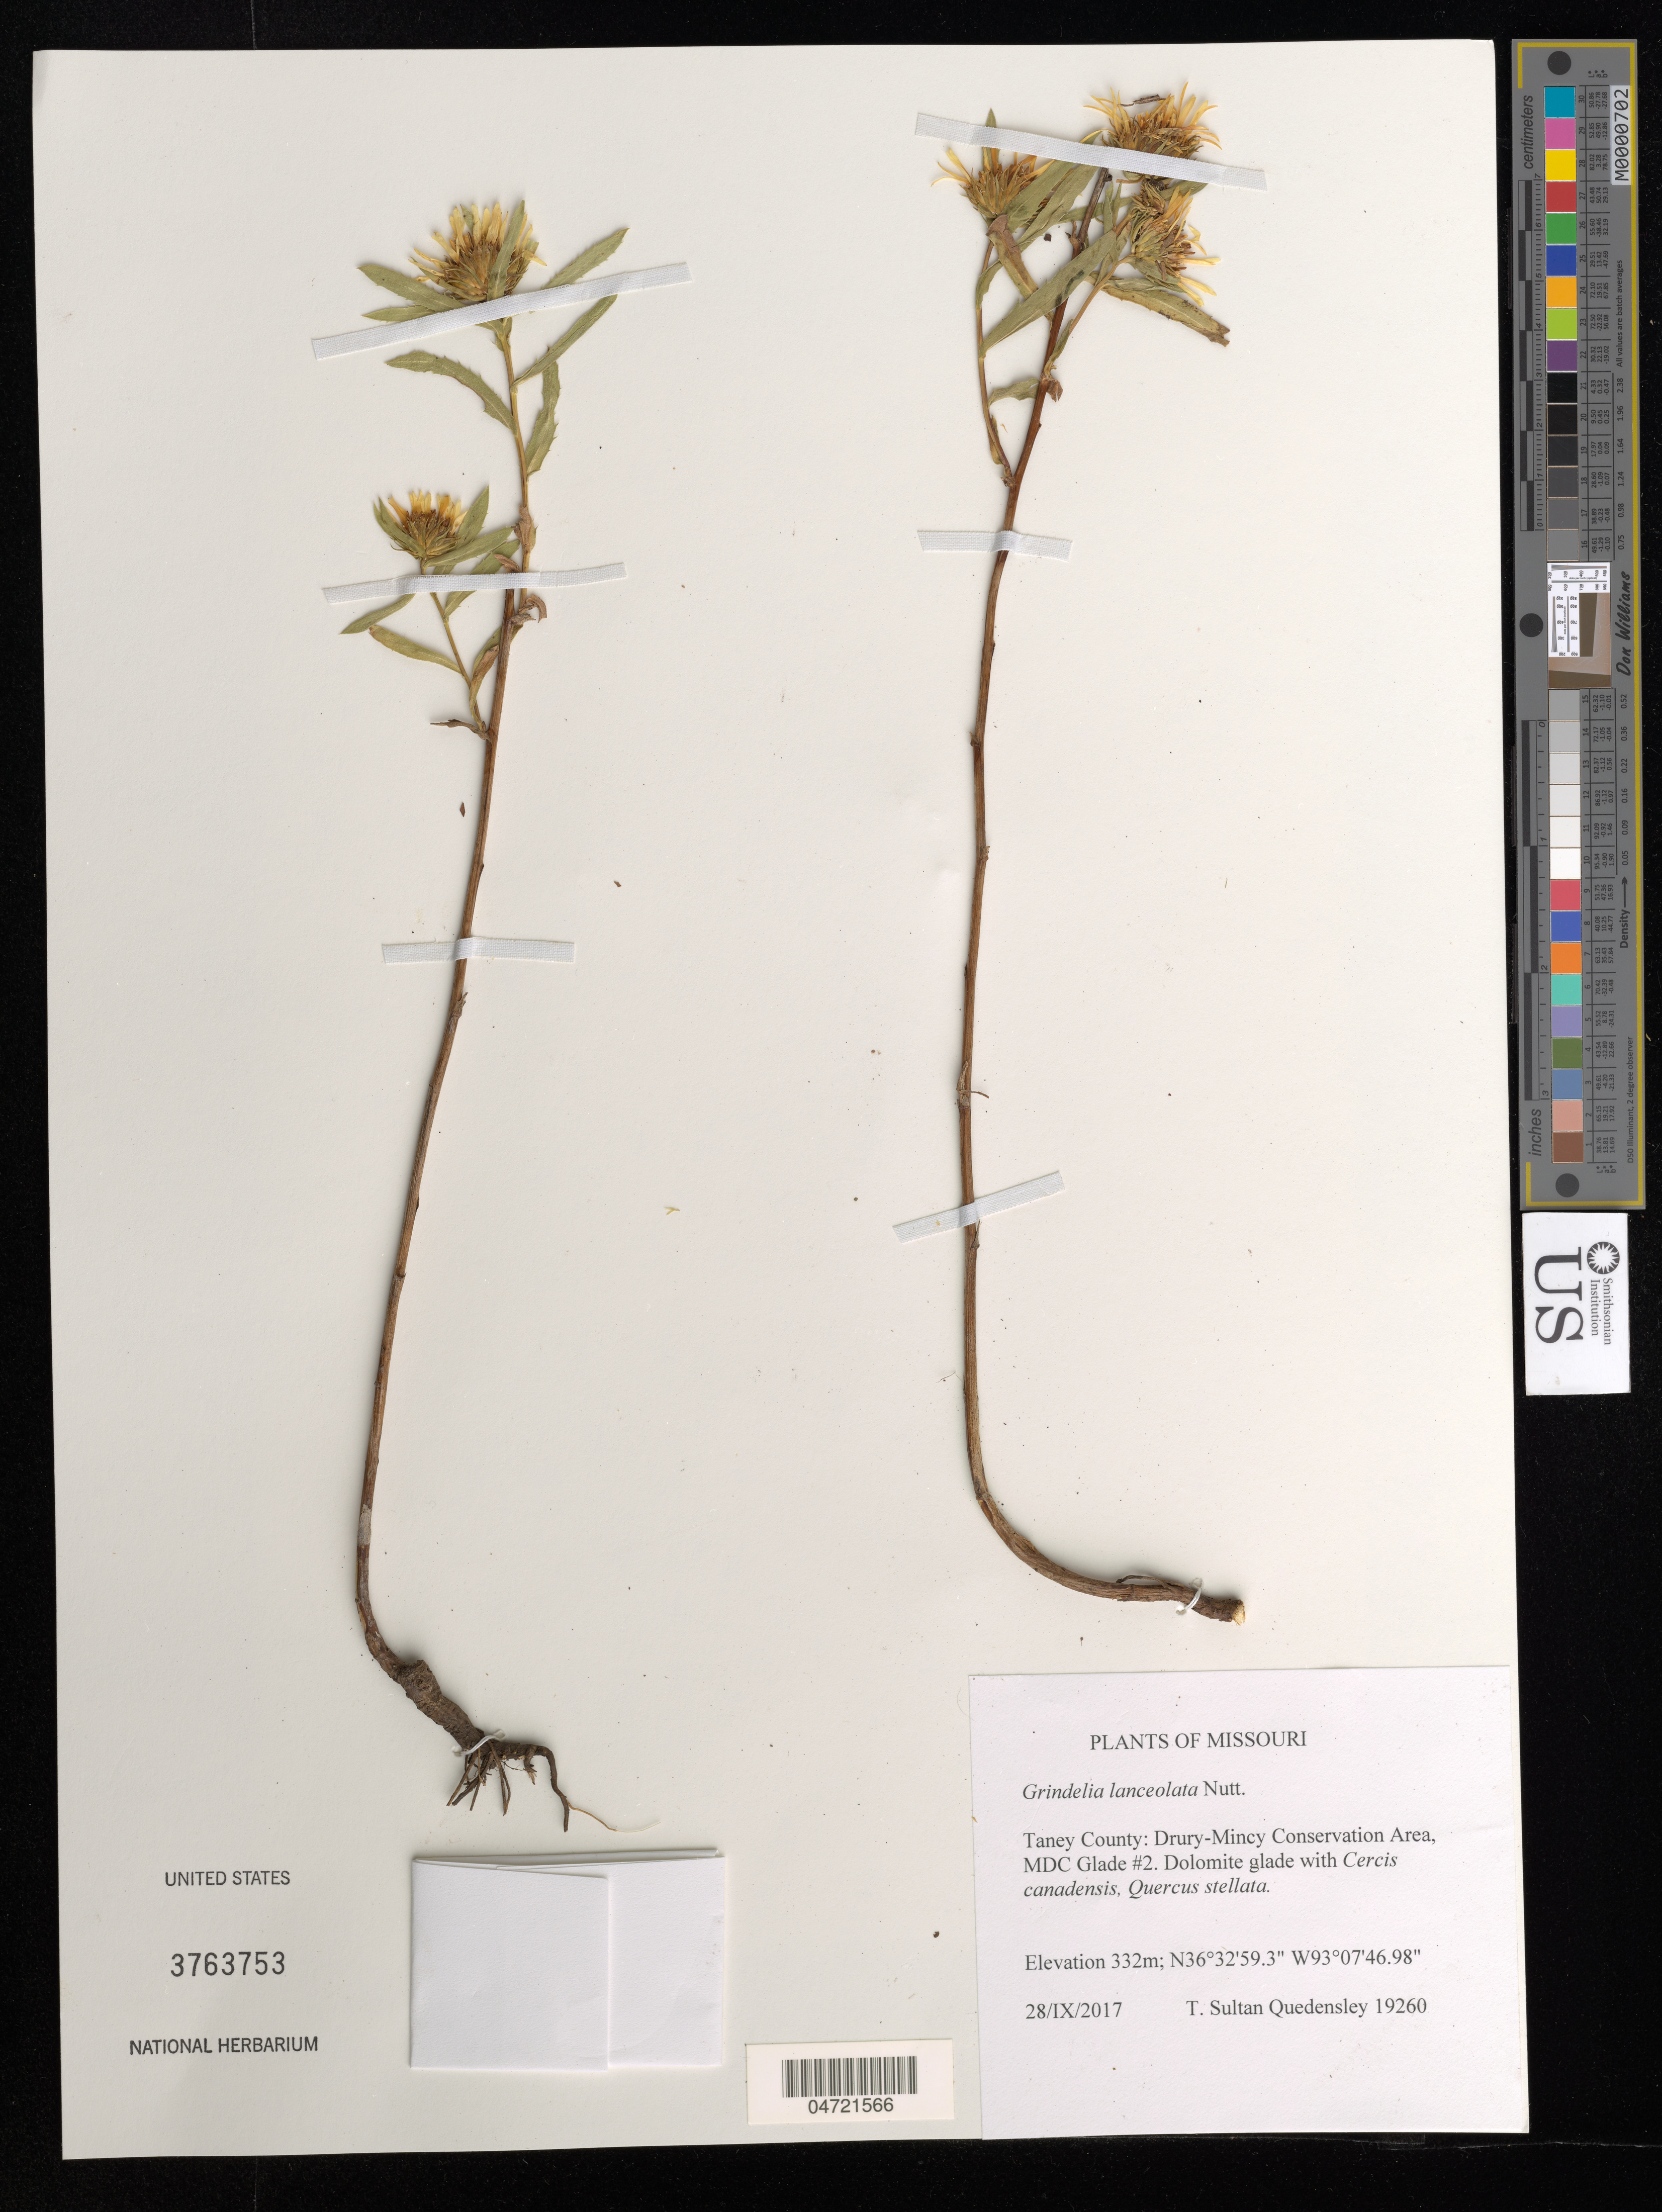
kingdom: Plantae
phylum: Tracheophyta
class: Magnoliopsida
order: Asterales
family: Asteraceae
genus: Grindelia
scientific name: Grindelia lanceolata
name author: Nutt.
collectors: T. S. Quedensley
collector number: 19260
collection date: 2017-09-28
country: United States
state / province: Missouri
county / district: Taney County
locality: Drury-Mincy Conservation Area, MDC Glade #2.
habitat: Dolomite glade.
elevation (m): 332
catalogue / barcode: US 3763753